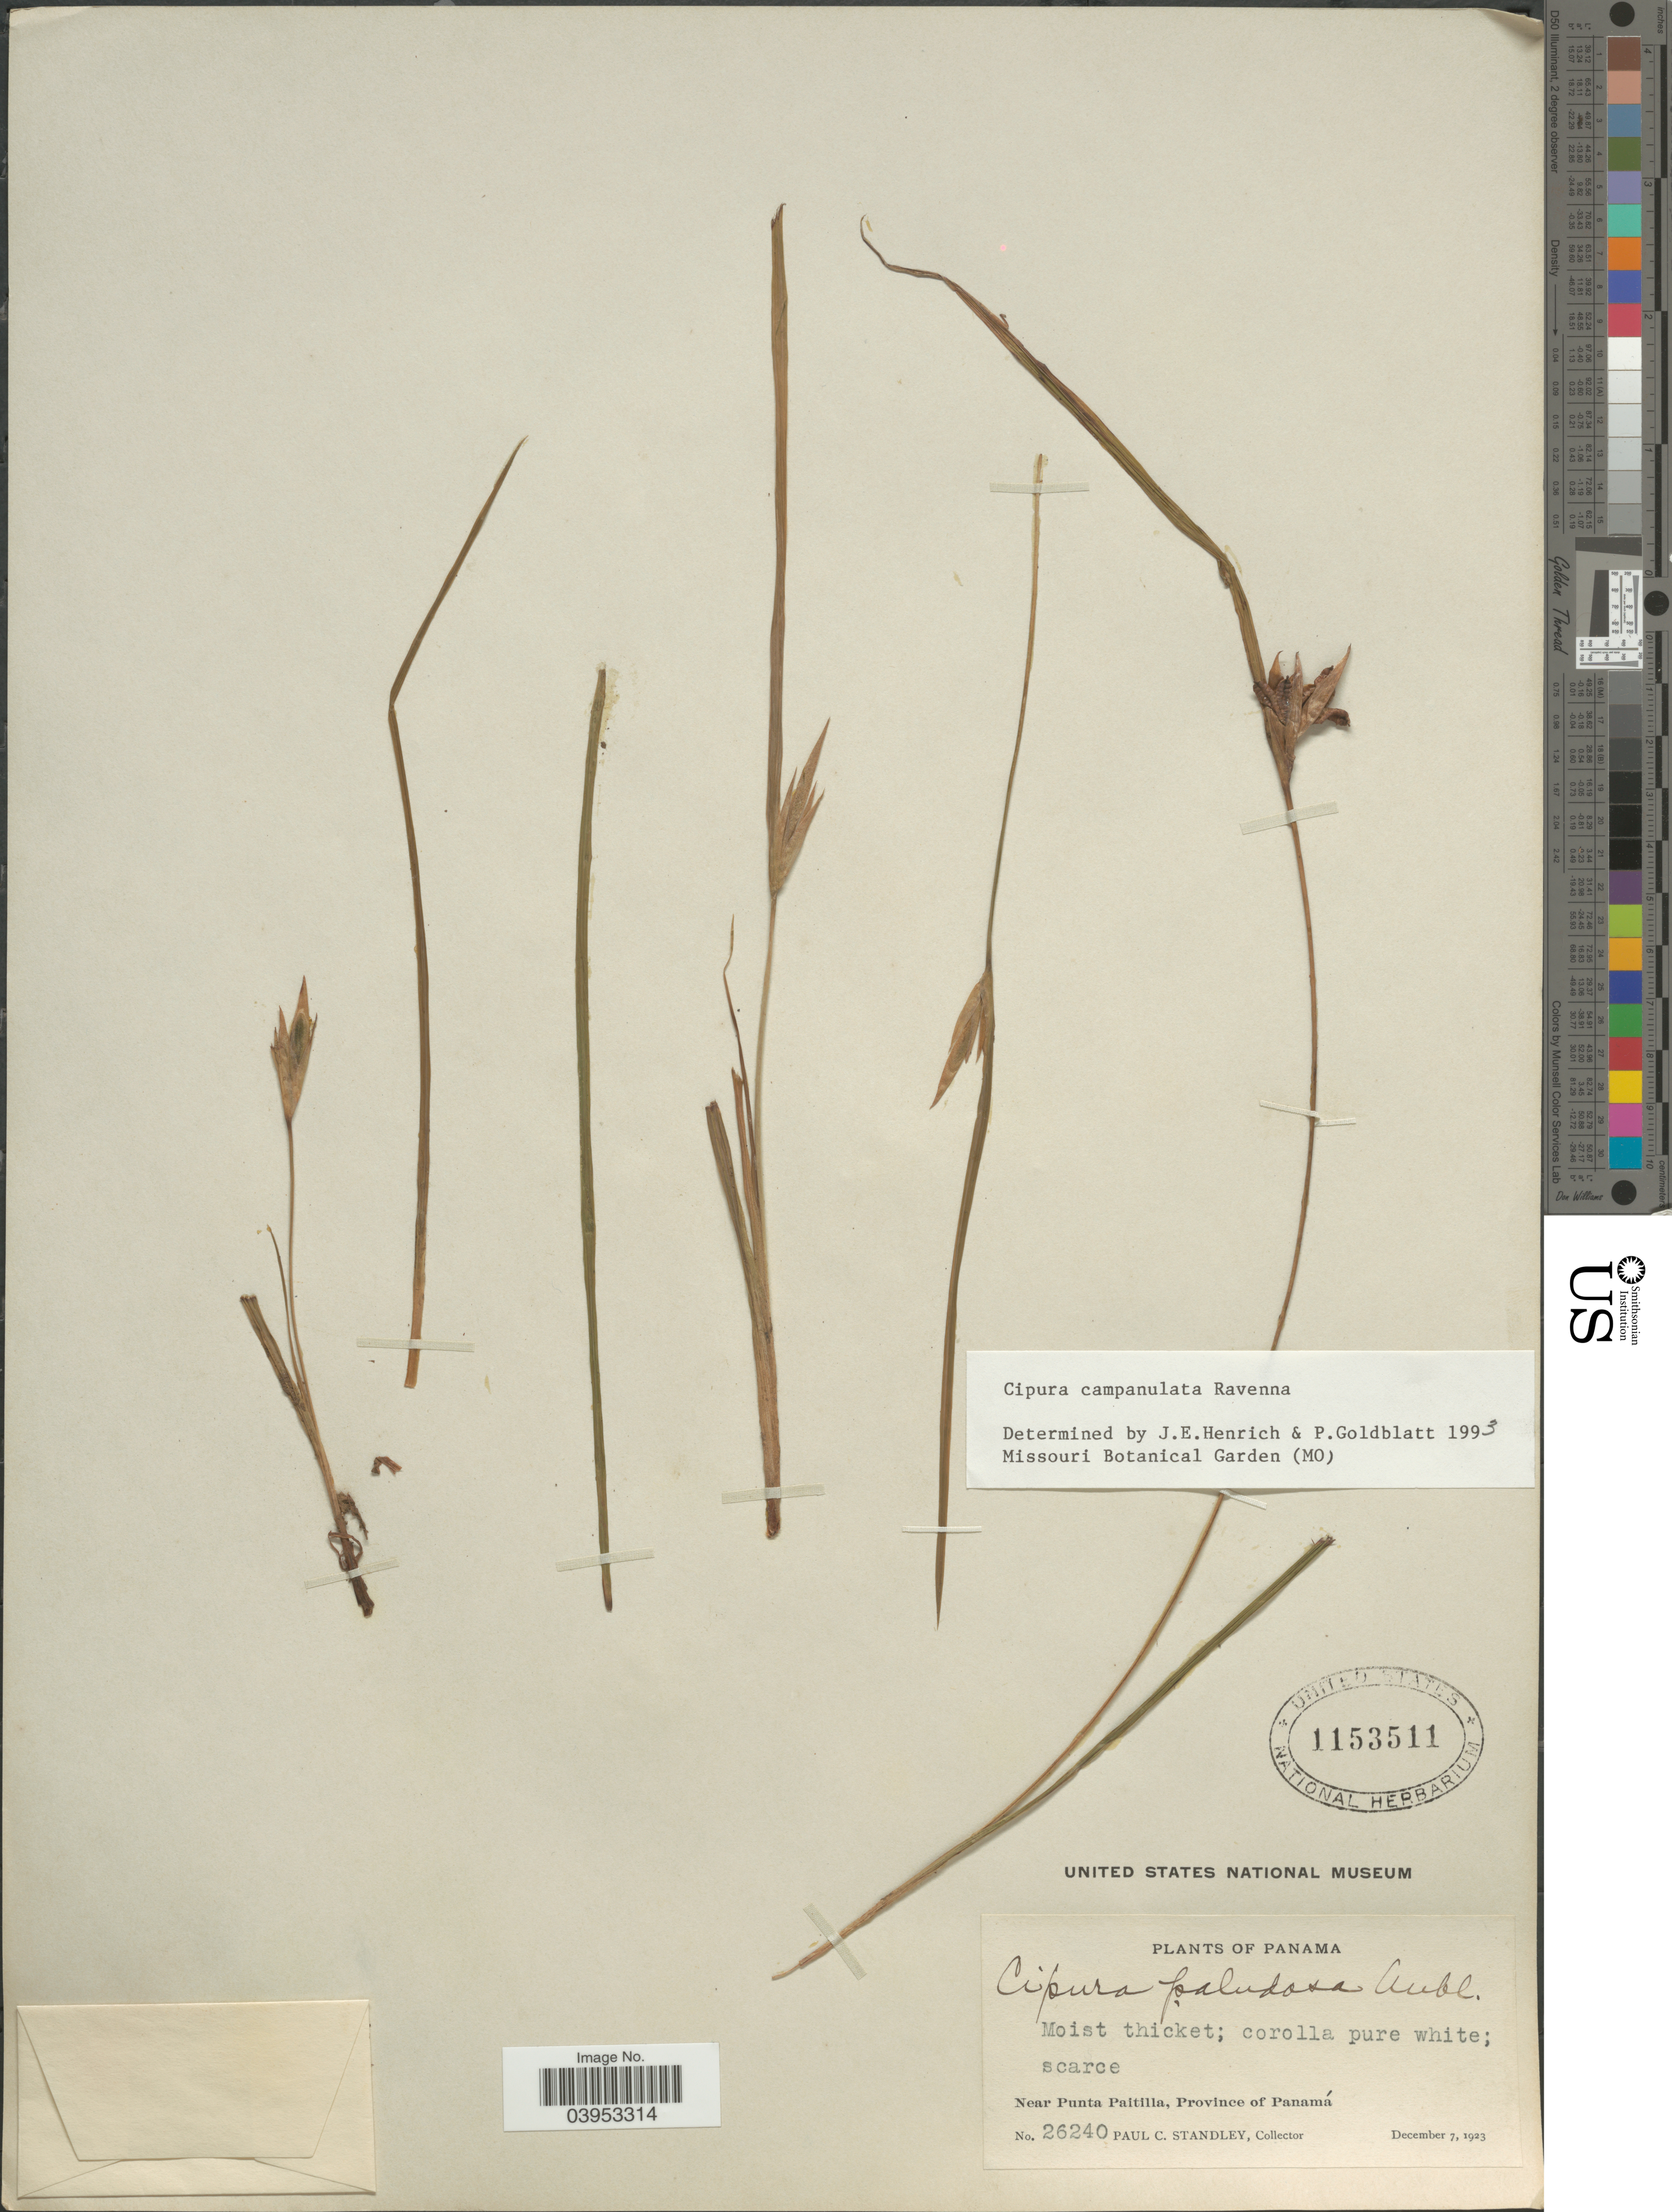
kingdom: Plantae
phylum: Tracheophyta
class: Liliopsida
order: Asparagales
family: Iridaceae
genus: Cipura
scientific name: Cipura campanulata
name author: Ravenna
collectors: P. C. Standley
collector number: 26240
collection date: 1923-12-07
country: Panama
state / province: Panamá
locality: Near Punta Paitilla.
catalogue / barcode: US 1153511